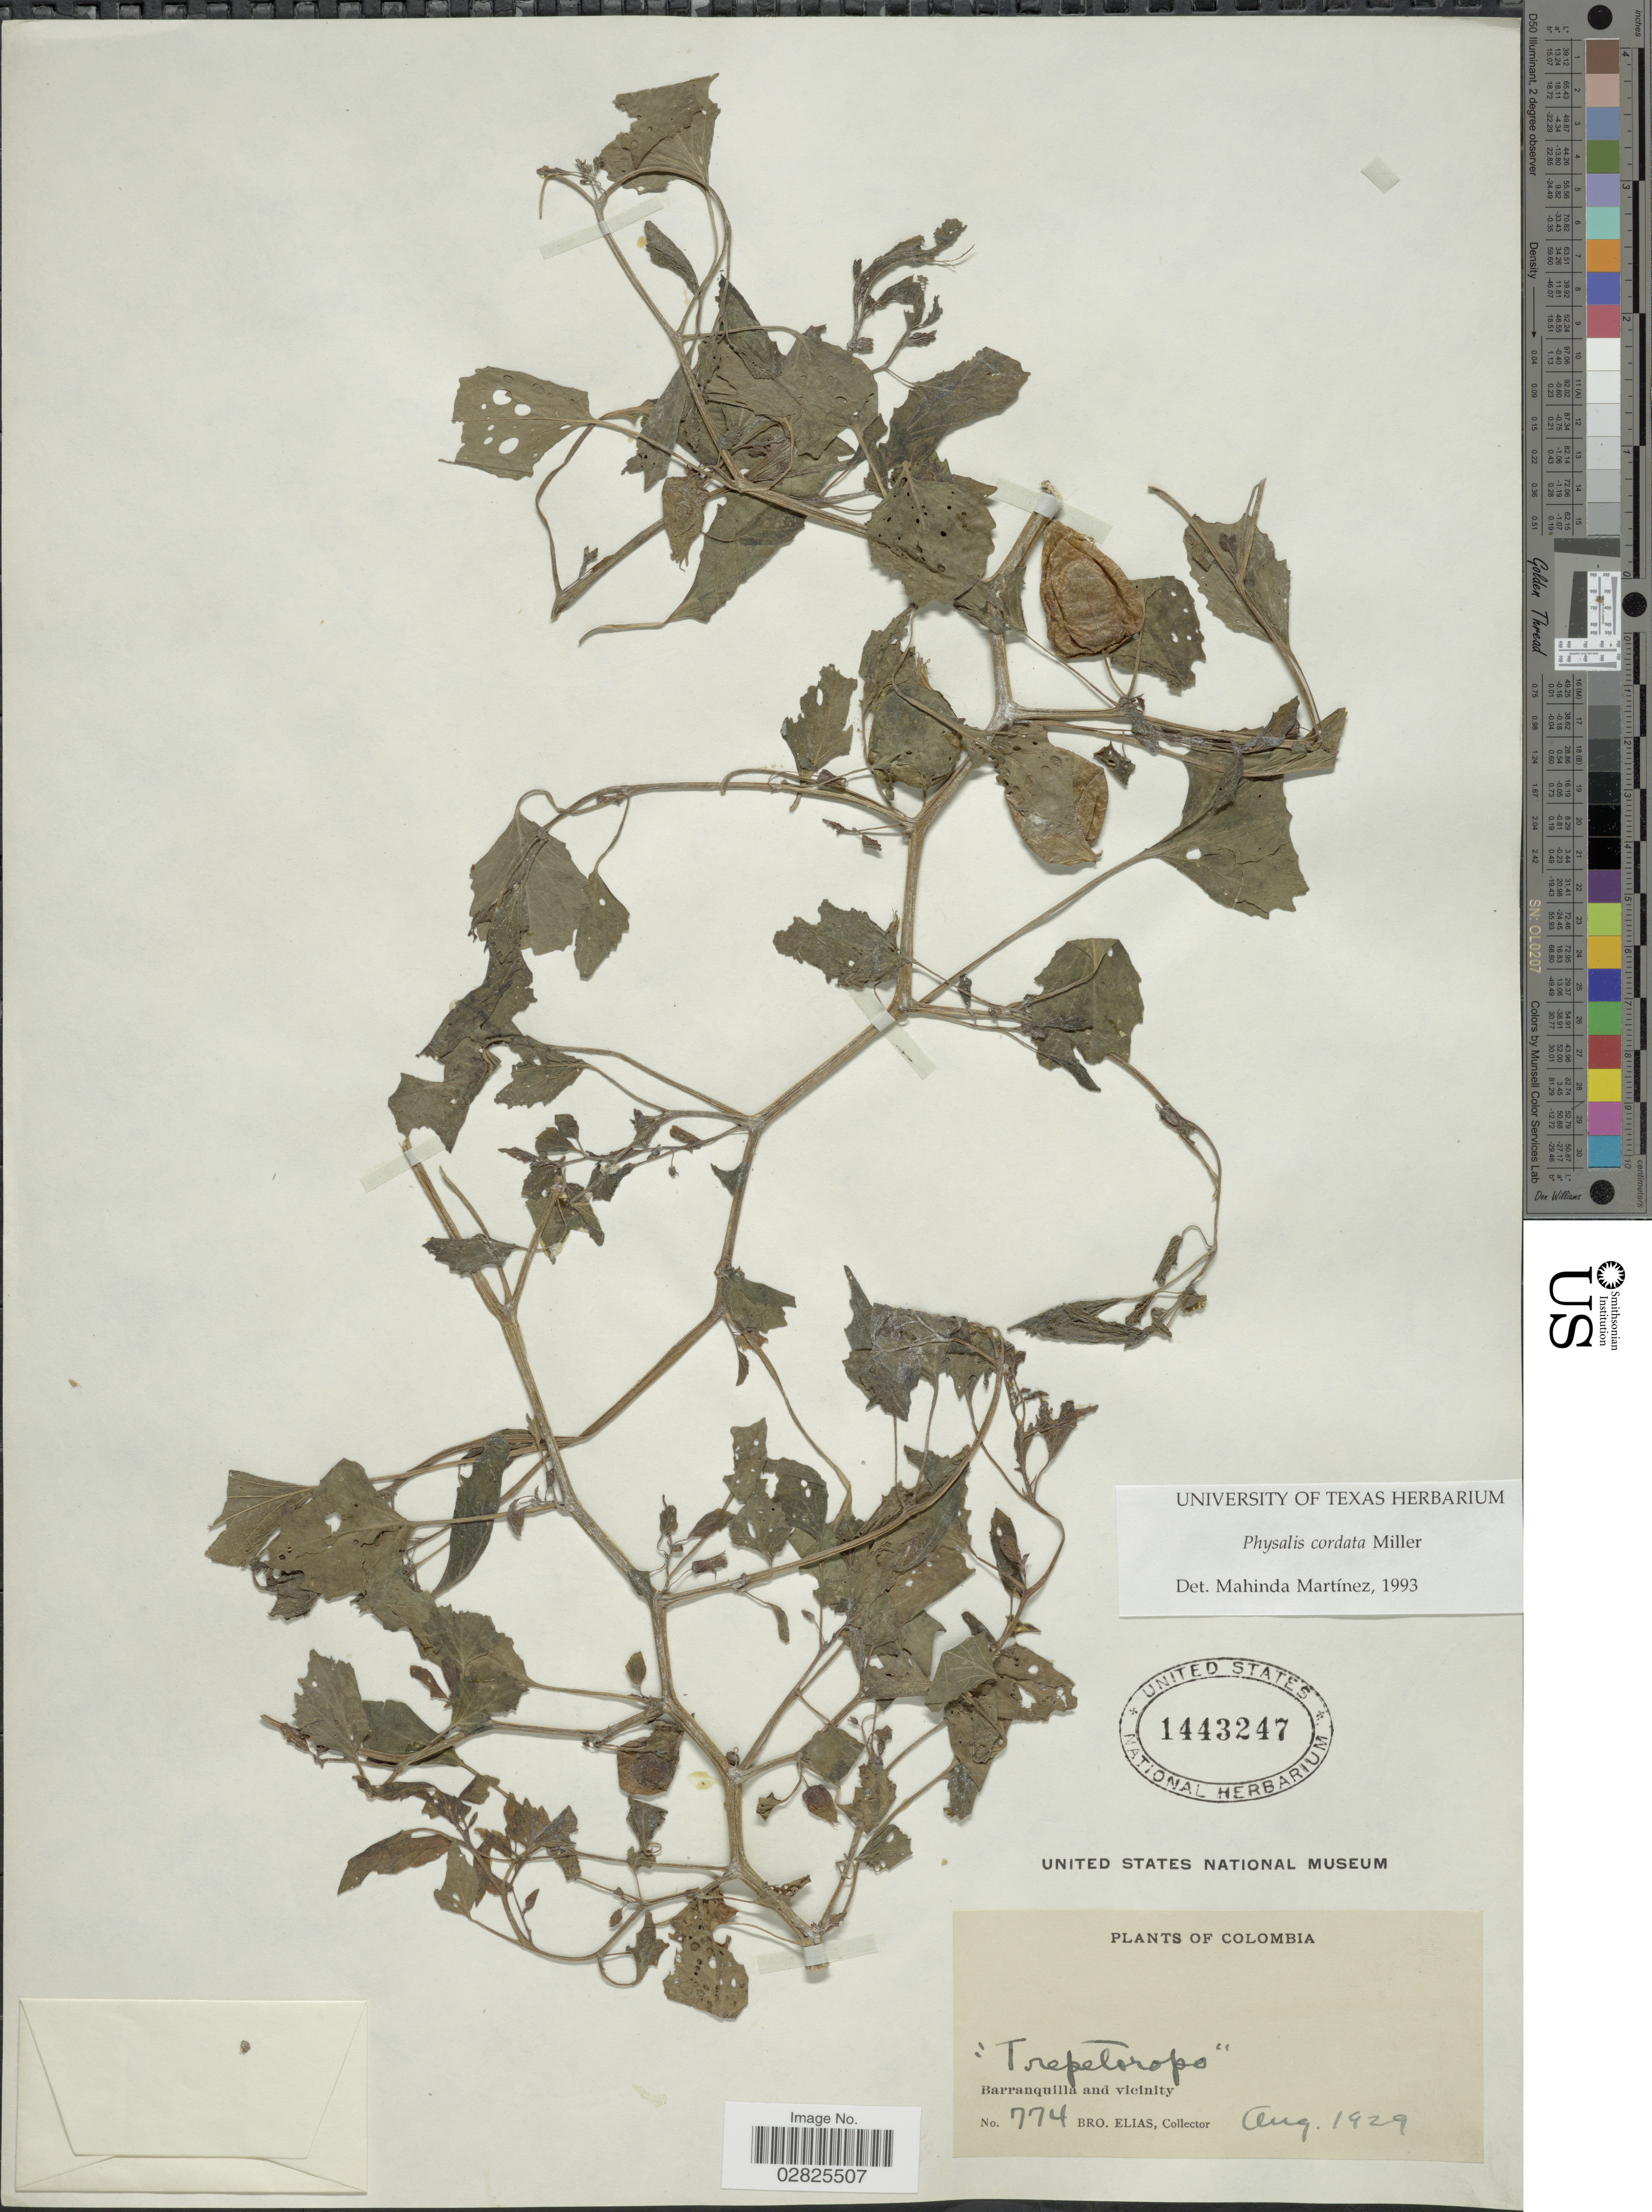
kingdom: Plantae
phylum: Tracheophyta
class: Magnoliopsida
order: Solanales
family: Solanaceae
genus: Physalis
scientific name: Physalis cordata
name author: Mill.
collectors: Bro. Elias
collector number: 774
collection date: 1929-08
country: Colombia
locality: Barranquilla and vicinity.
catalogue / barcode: US 1443247